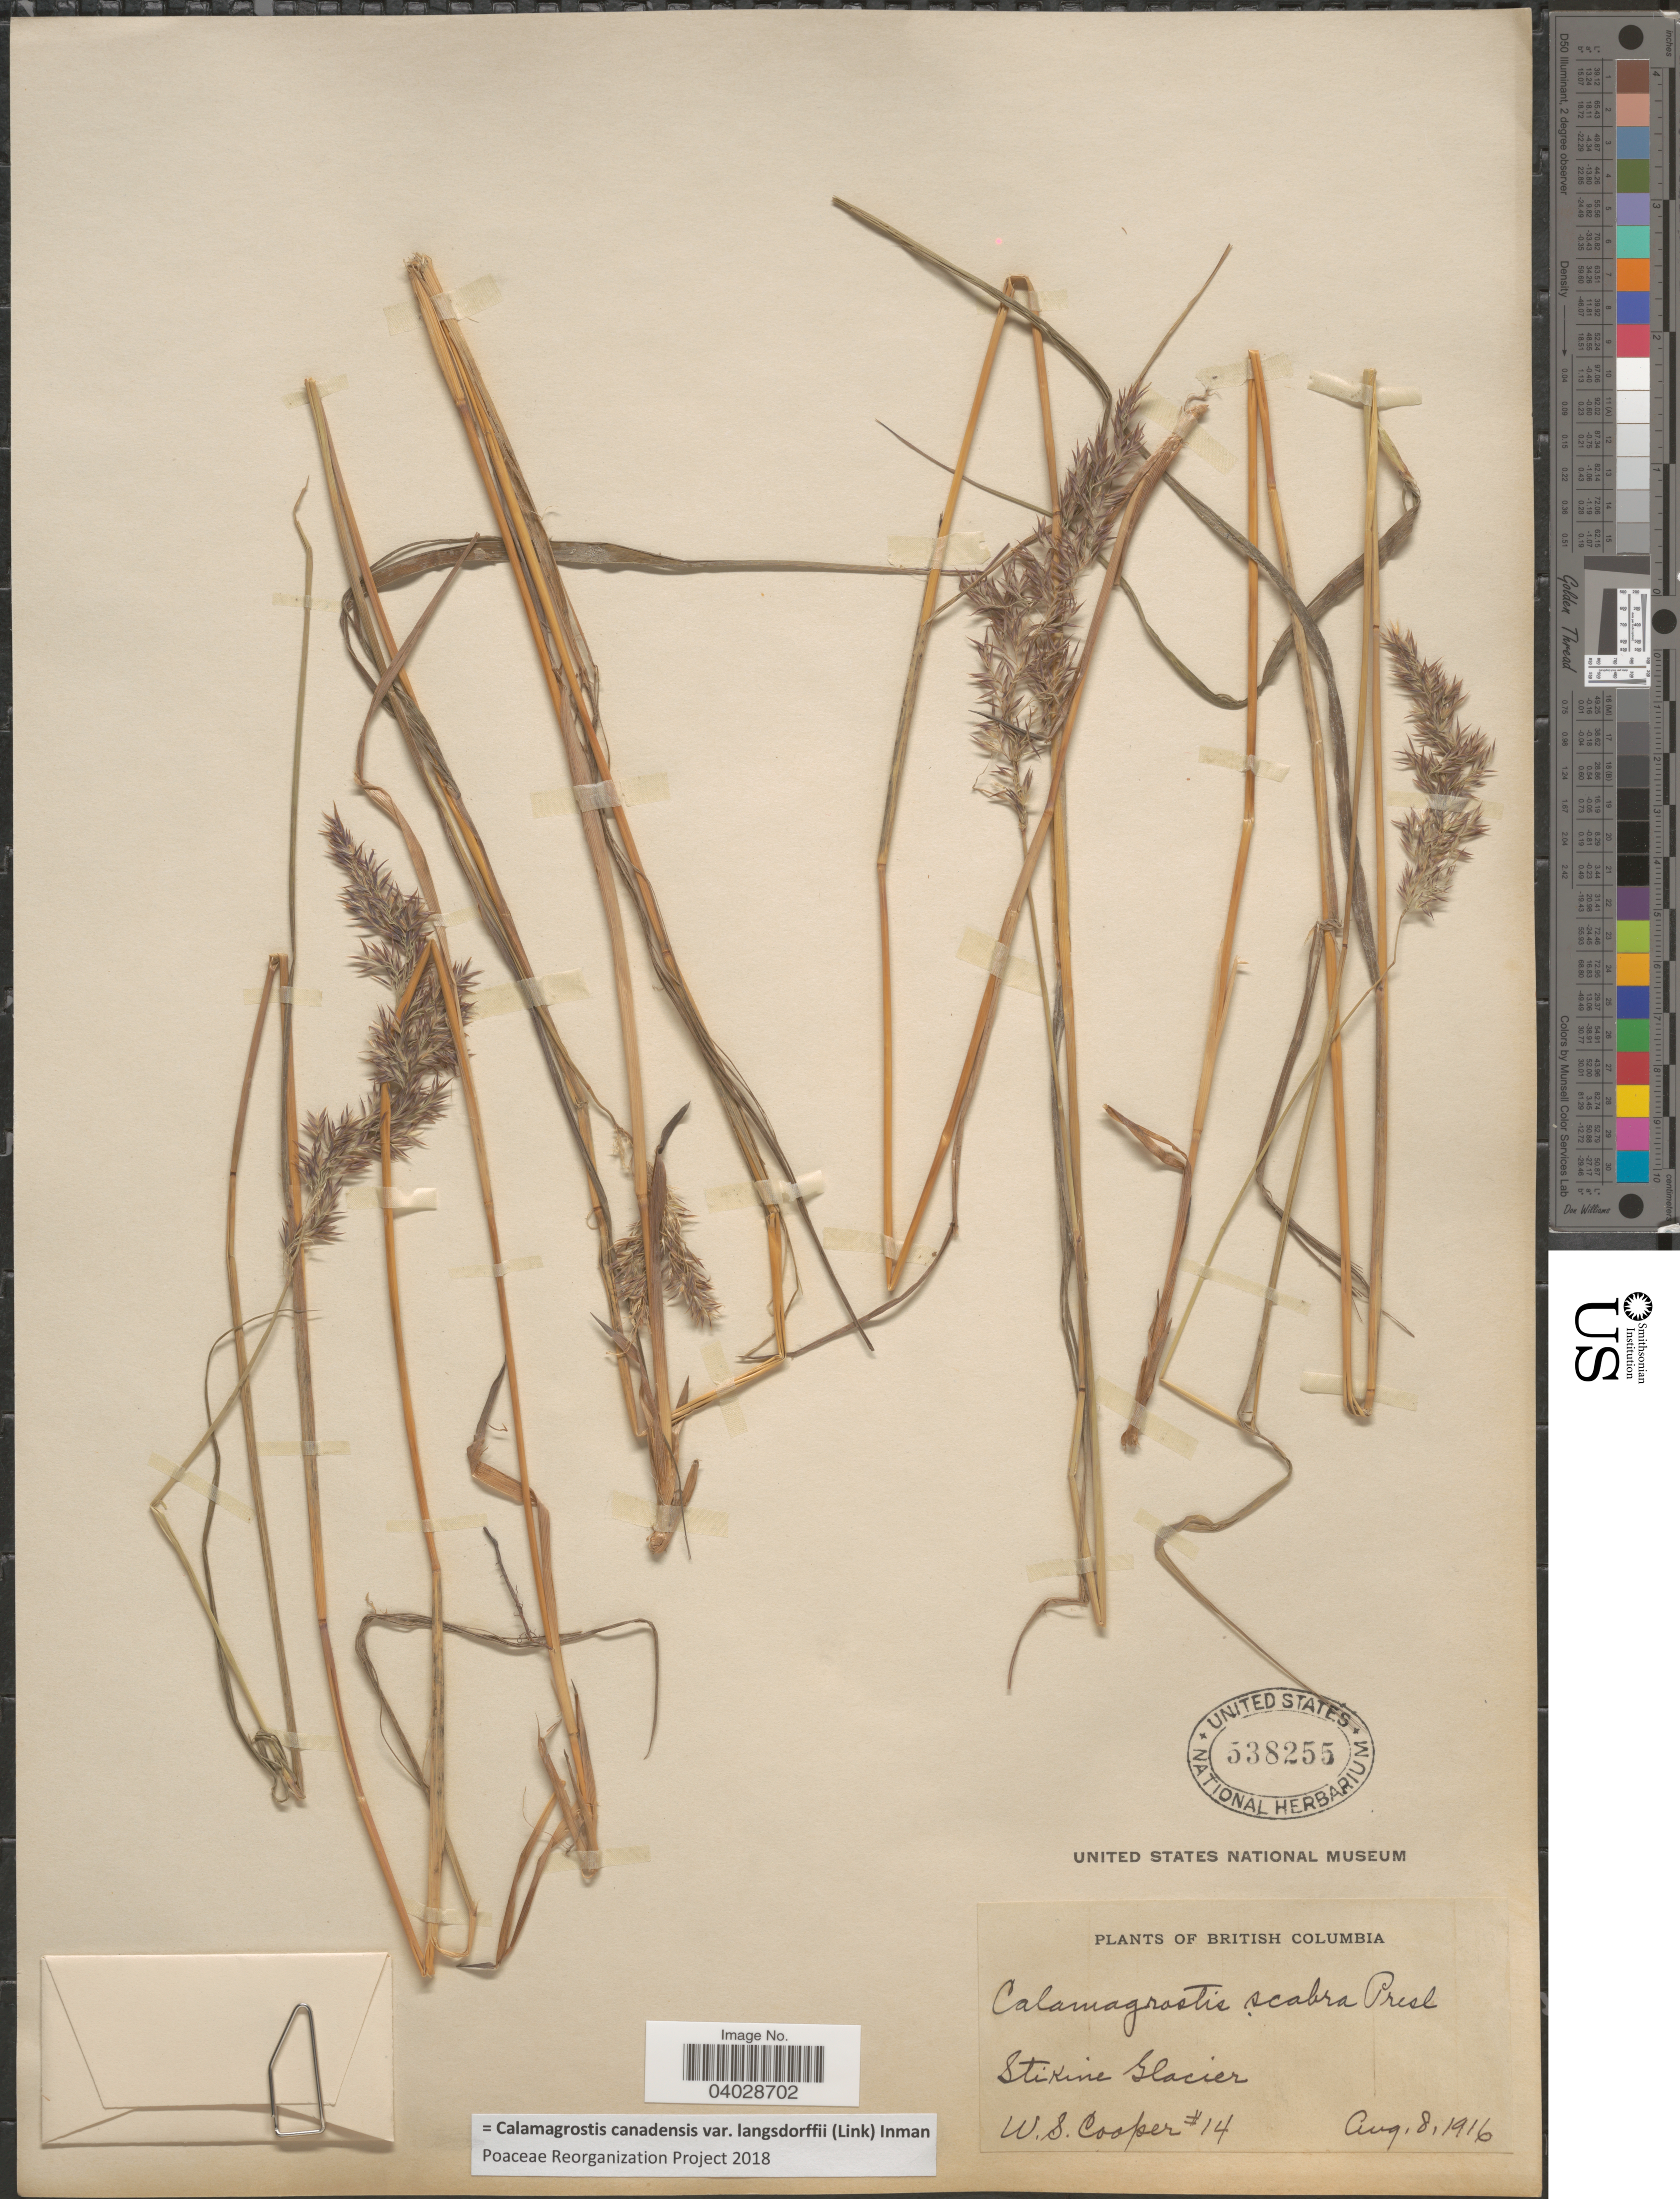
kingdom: Plantae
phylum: Tracheophyta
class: Liliopsida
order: Poales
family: Poaceae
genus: Calamagrostis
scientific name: Calamagrostis canadensis var. langsdorffii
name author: (Link) Inman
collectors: W. Cooper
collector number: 14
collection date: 1916-08-08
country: Canada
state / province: British Columbia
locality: Stikine Glacier.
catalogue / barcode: US 538255